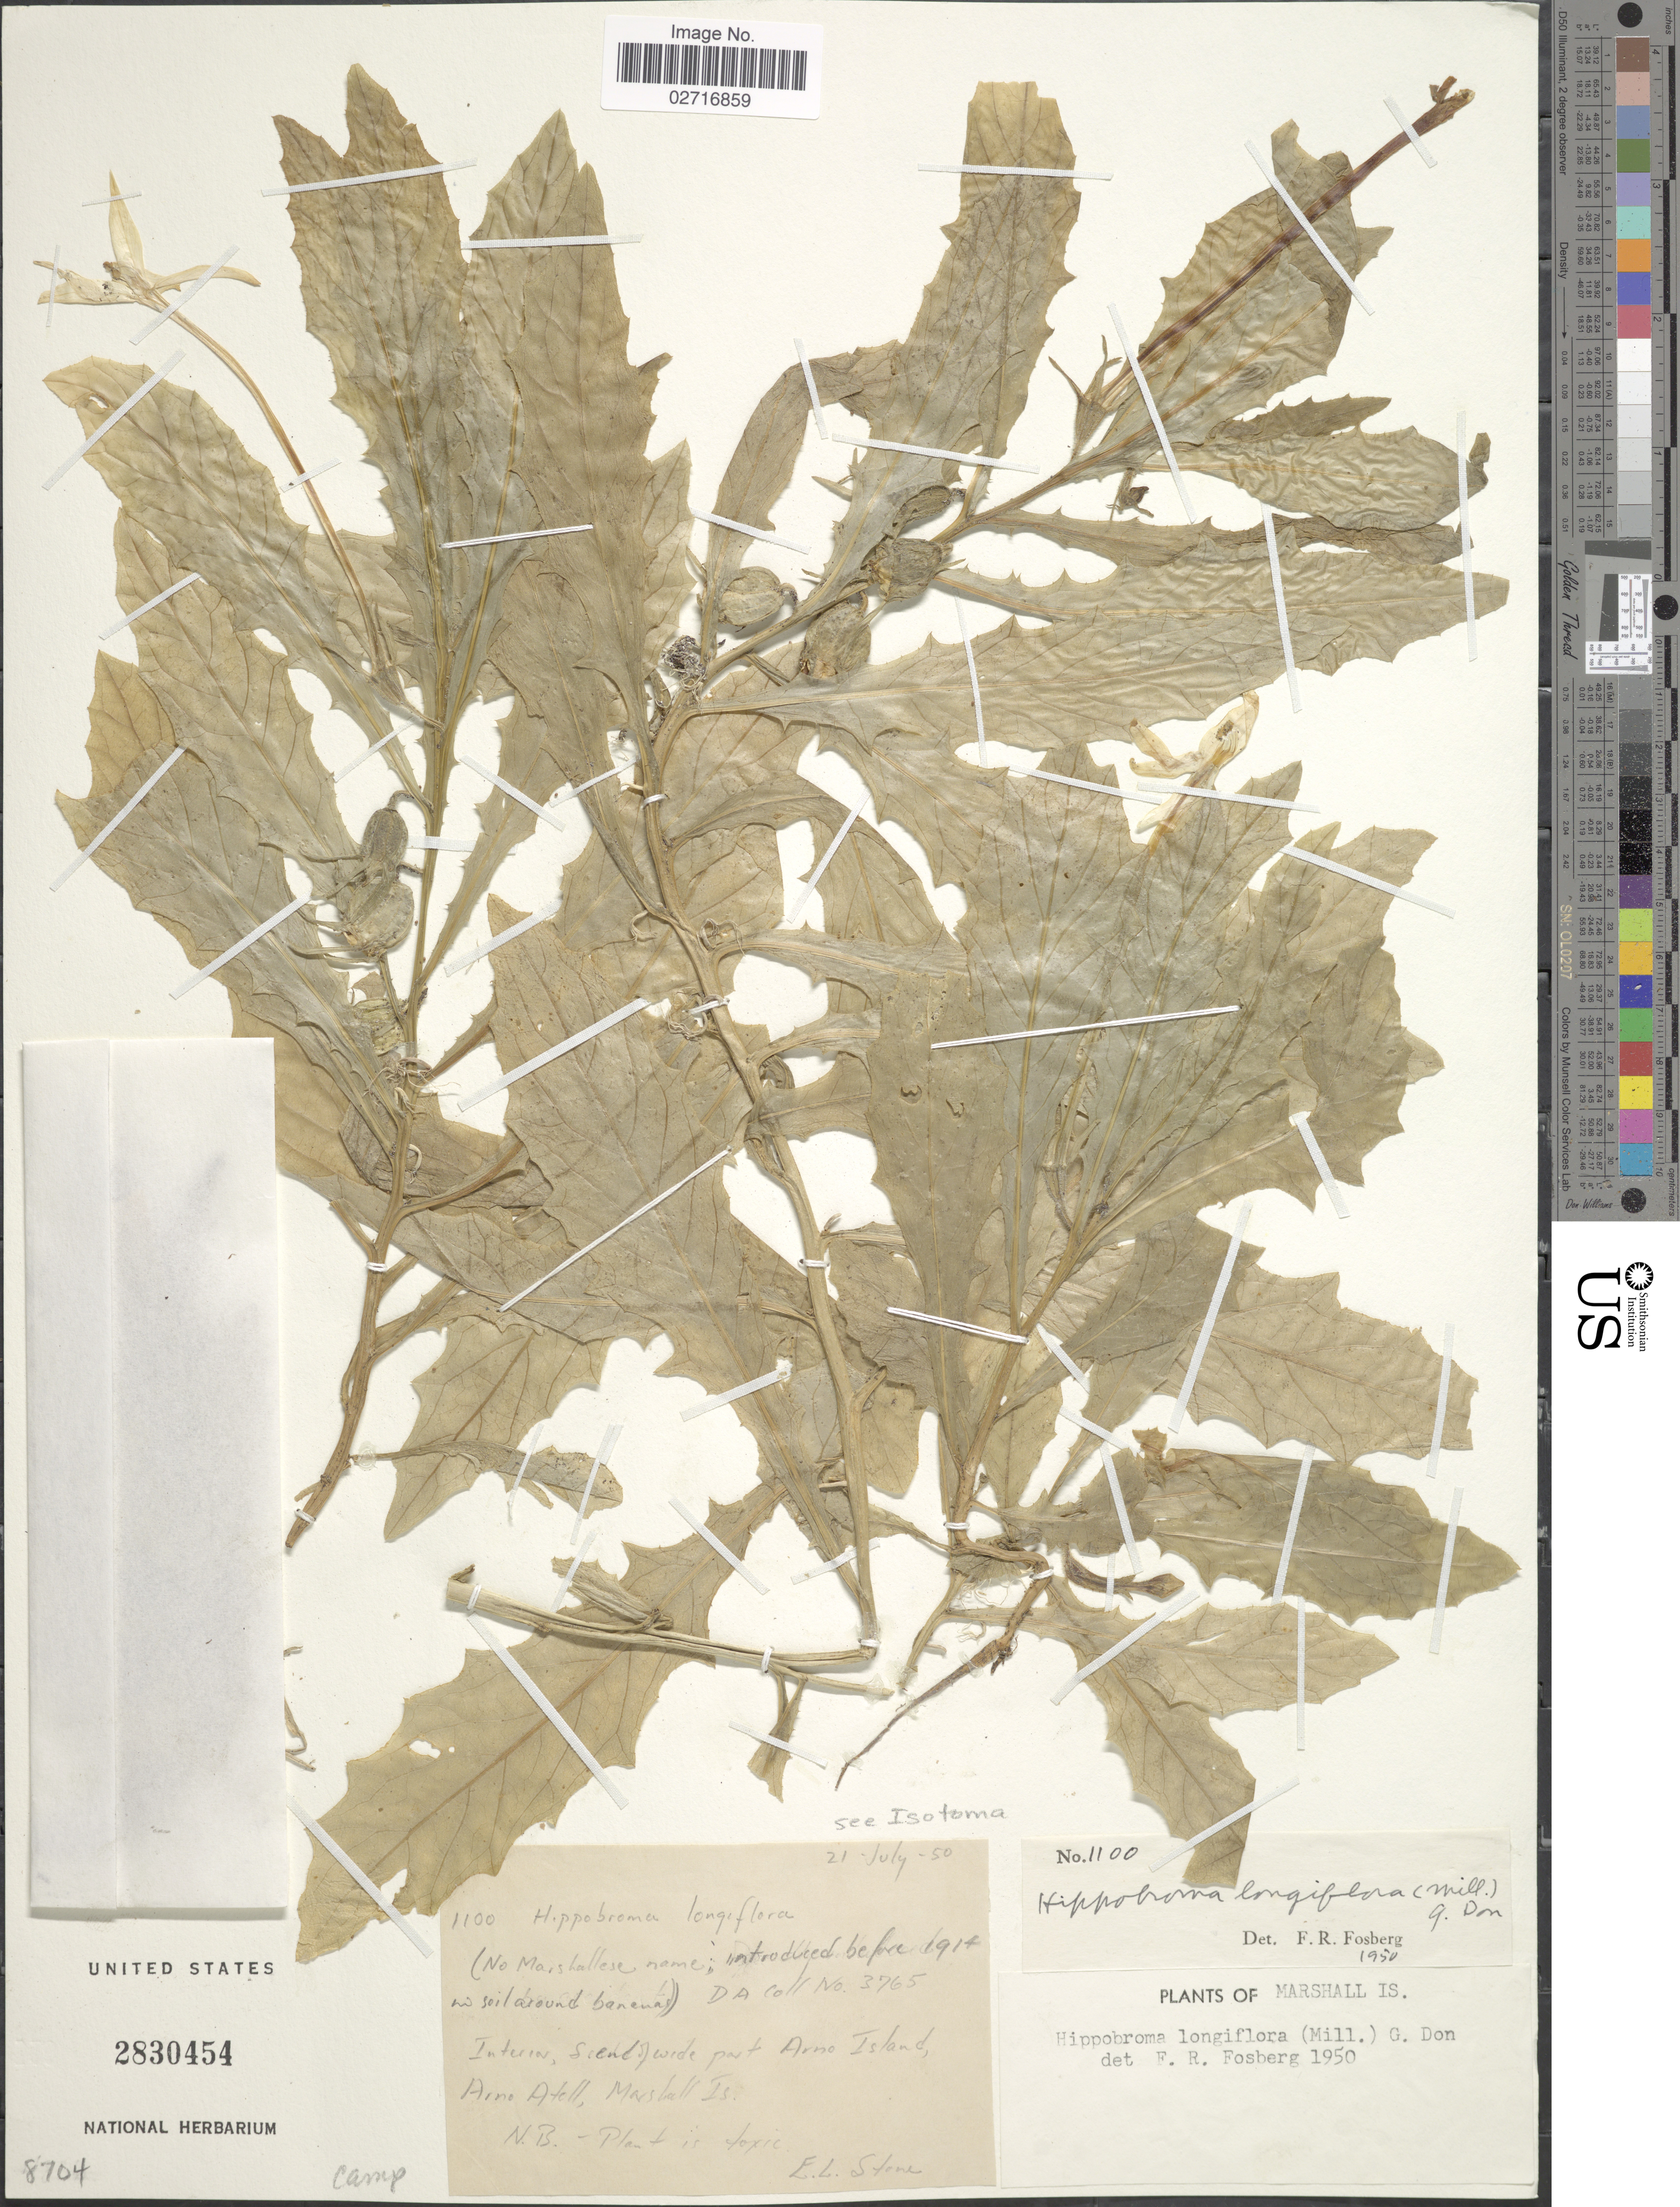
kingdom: Plantae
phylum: Tracheophyta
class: Magnoliopsida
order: Asterales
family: Campanulaceae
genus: Hippobroma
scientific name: Hippobroma longiflora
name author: (L.) G. Don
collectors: E. L. Stone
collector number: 1100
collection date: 1950-07-21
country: Marshall Islands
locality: Intuin, S. end of wide part Arno Island, Arno Atoll, Marshall Is.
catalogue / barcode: US 2830454